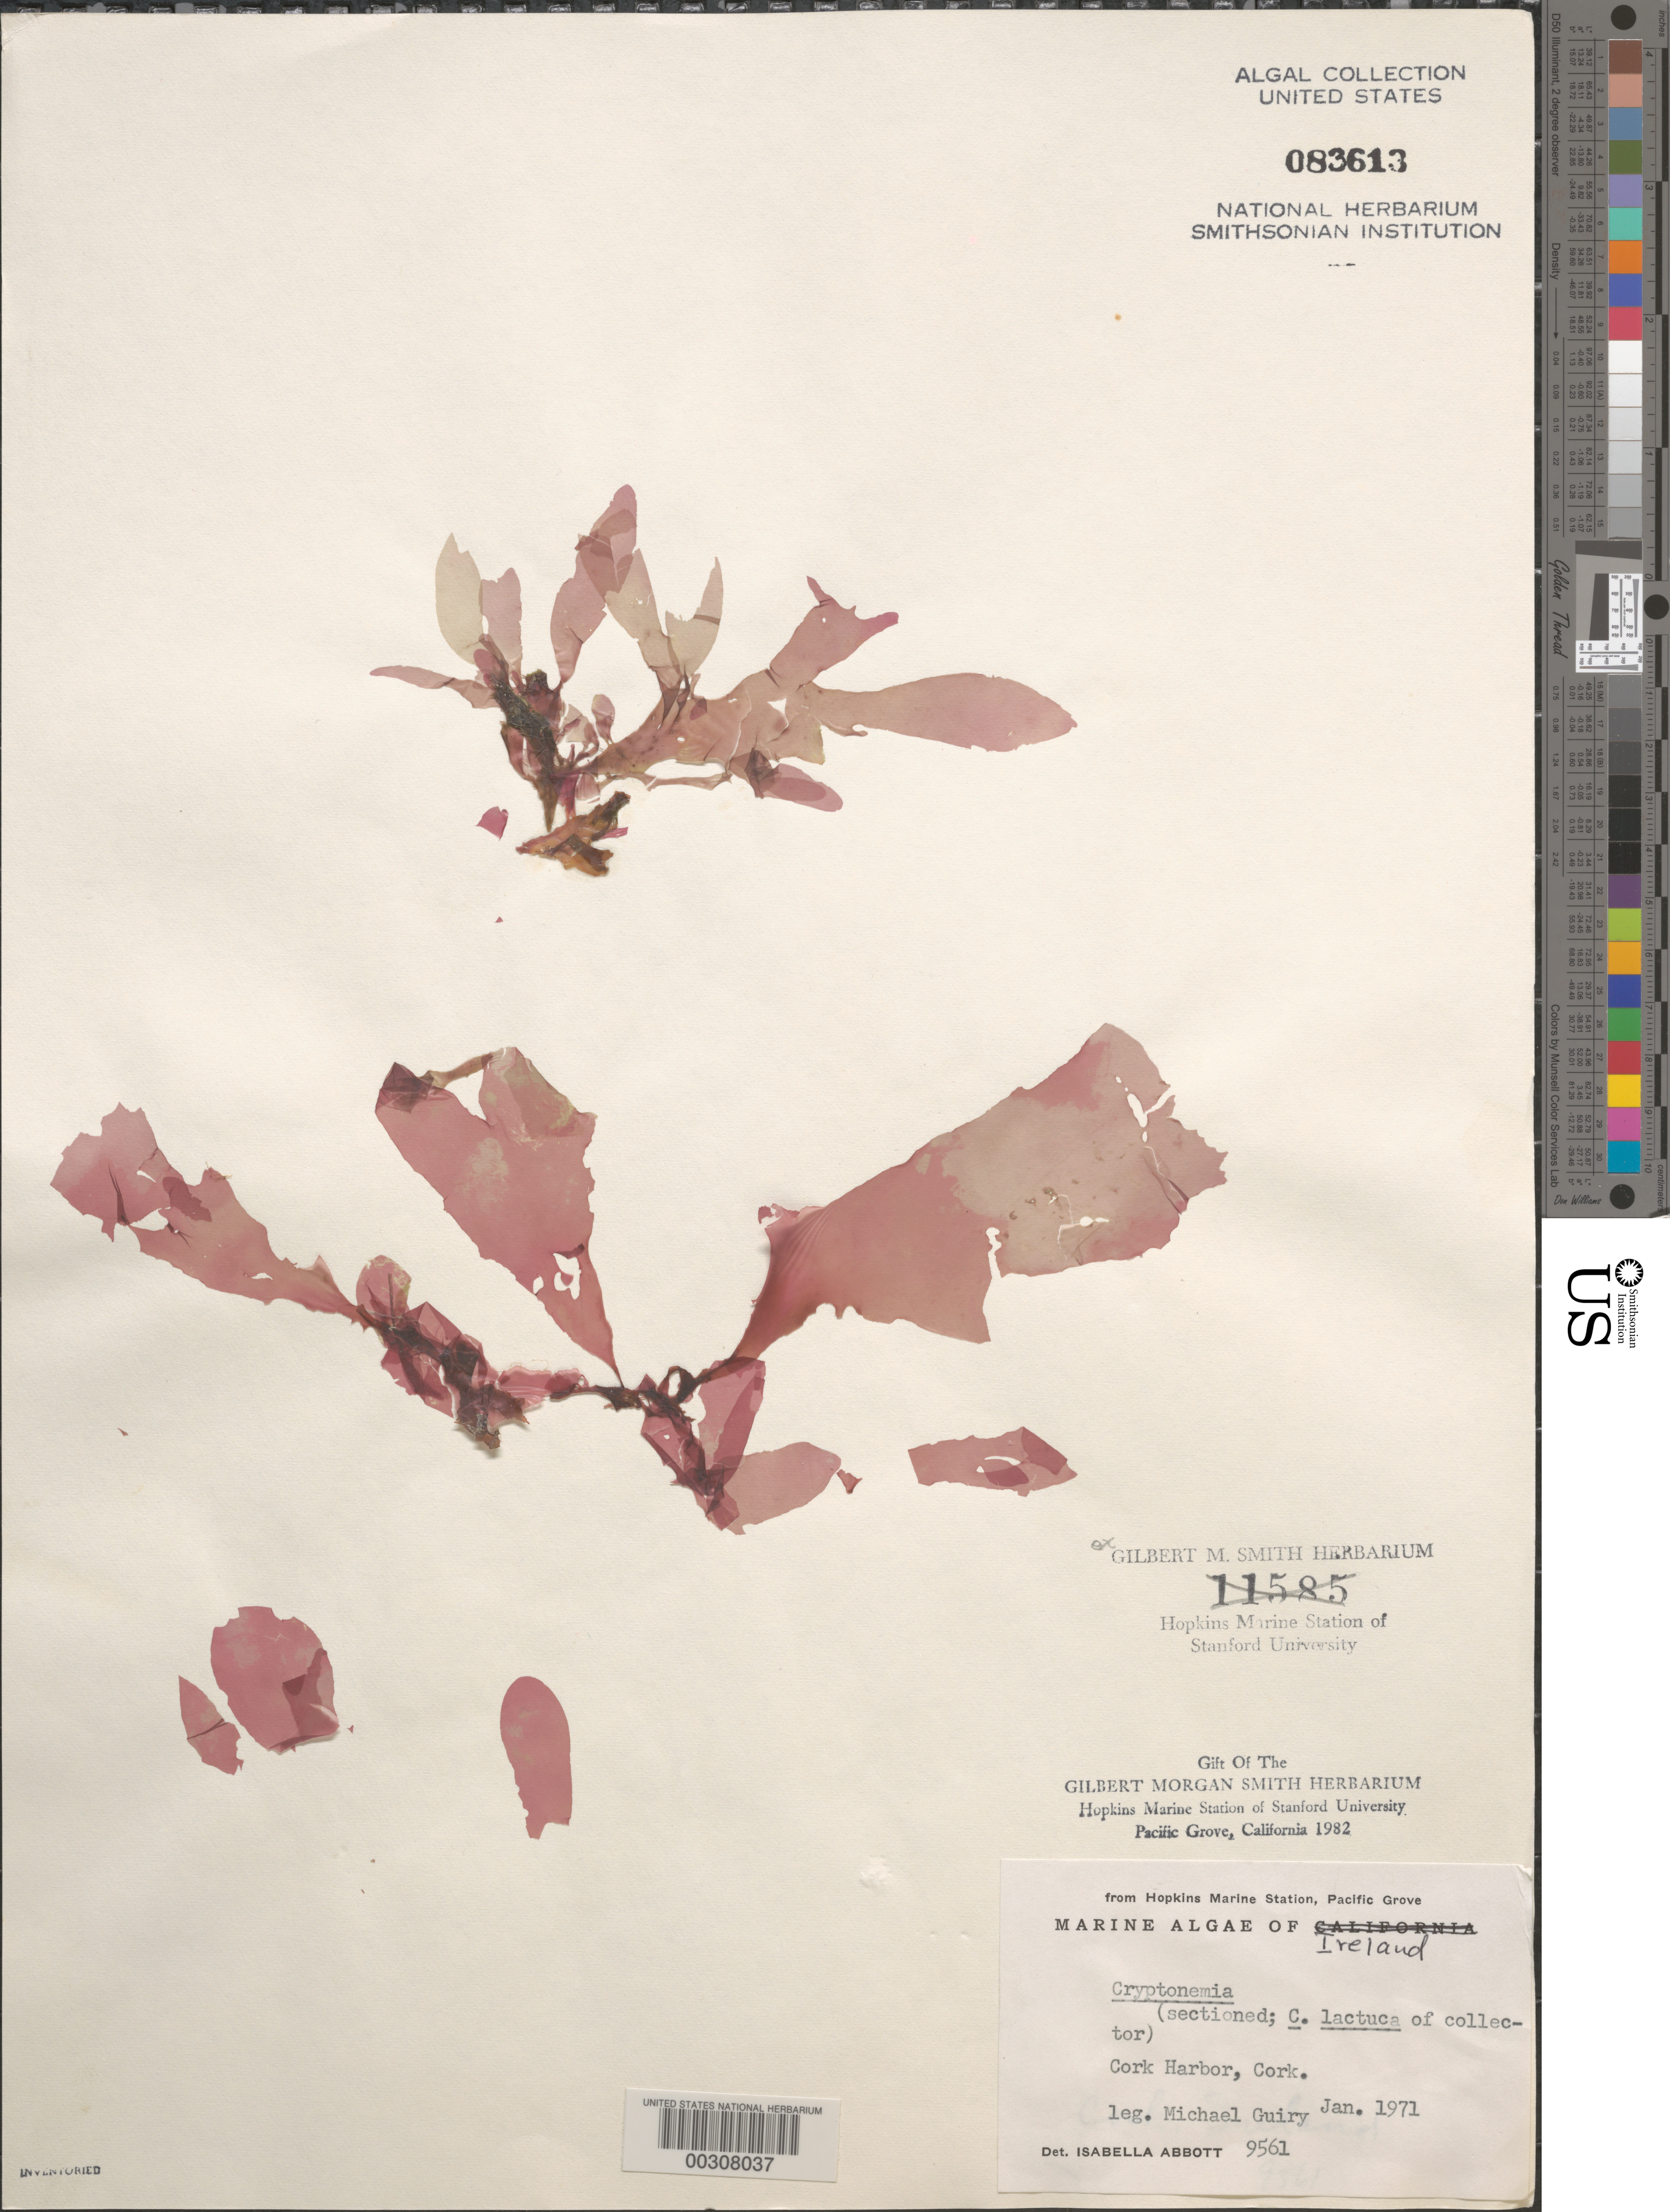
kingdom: Plantae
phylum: Rhodophyta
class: Florideophyceae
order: Halymeniales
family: Halymeniaceae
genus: Cryptonemia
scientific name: Cryptonemia sp.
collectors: M. Guiry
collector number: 9561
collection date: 1971-01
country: Ireland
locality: Cork Harbor, Cork.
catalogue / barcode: US 83613